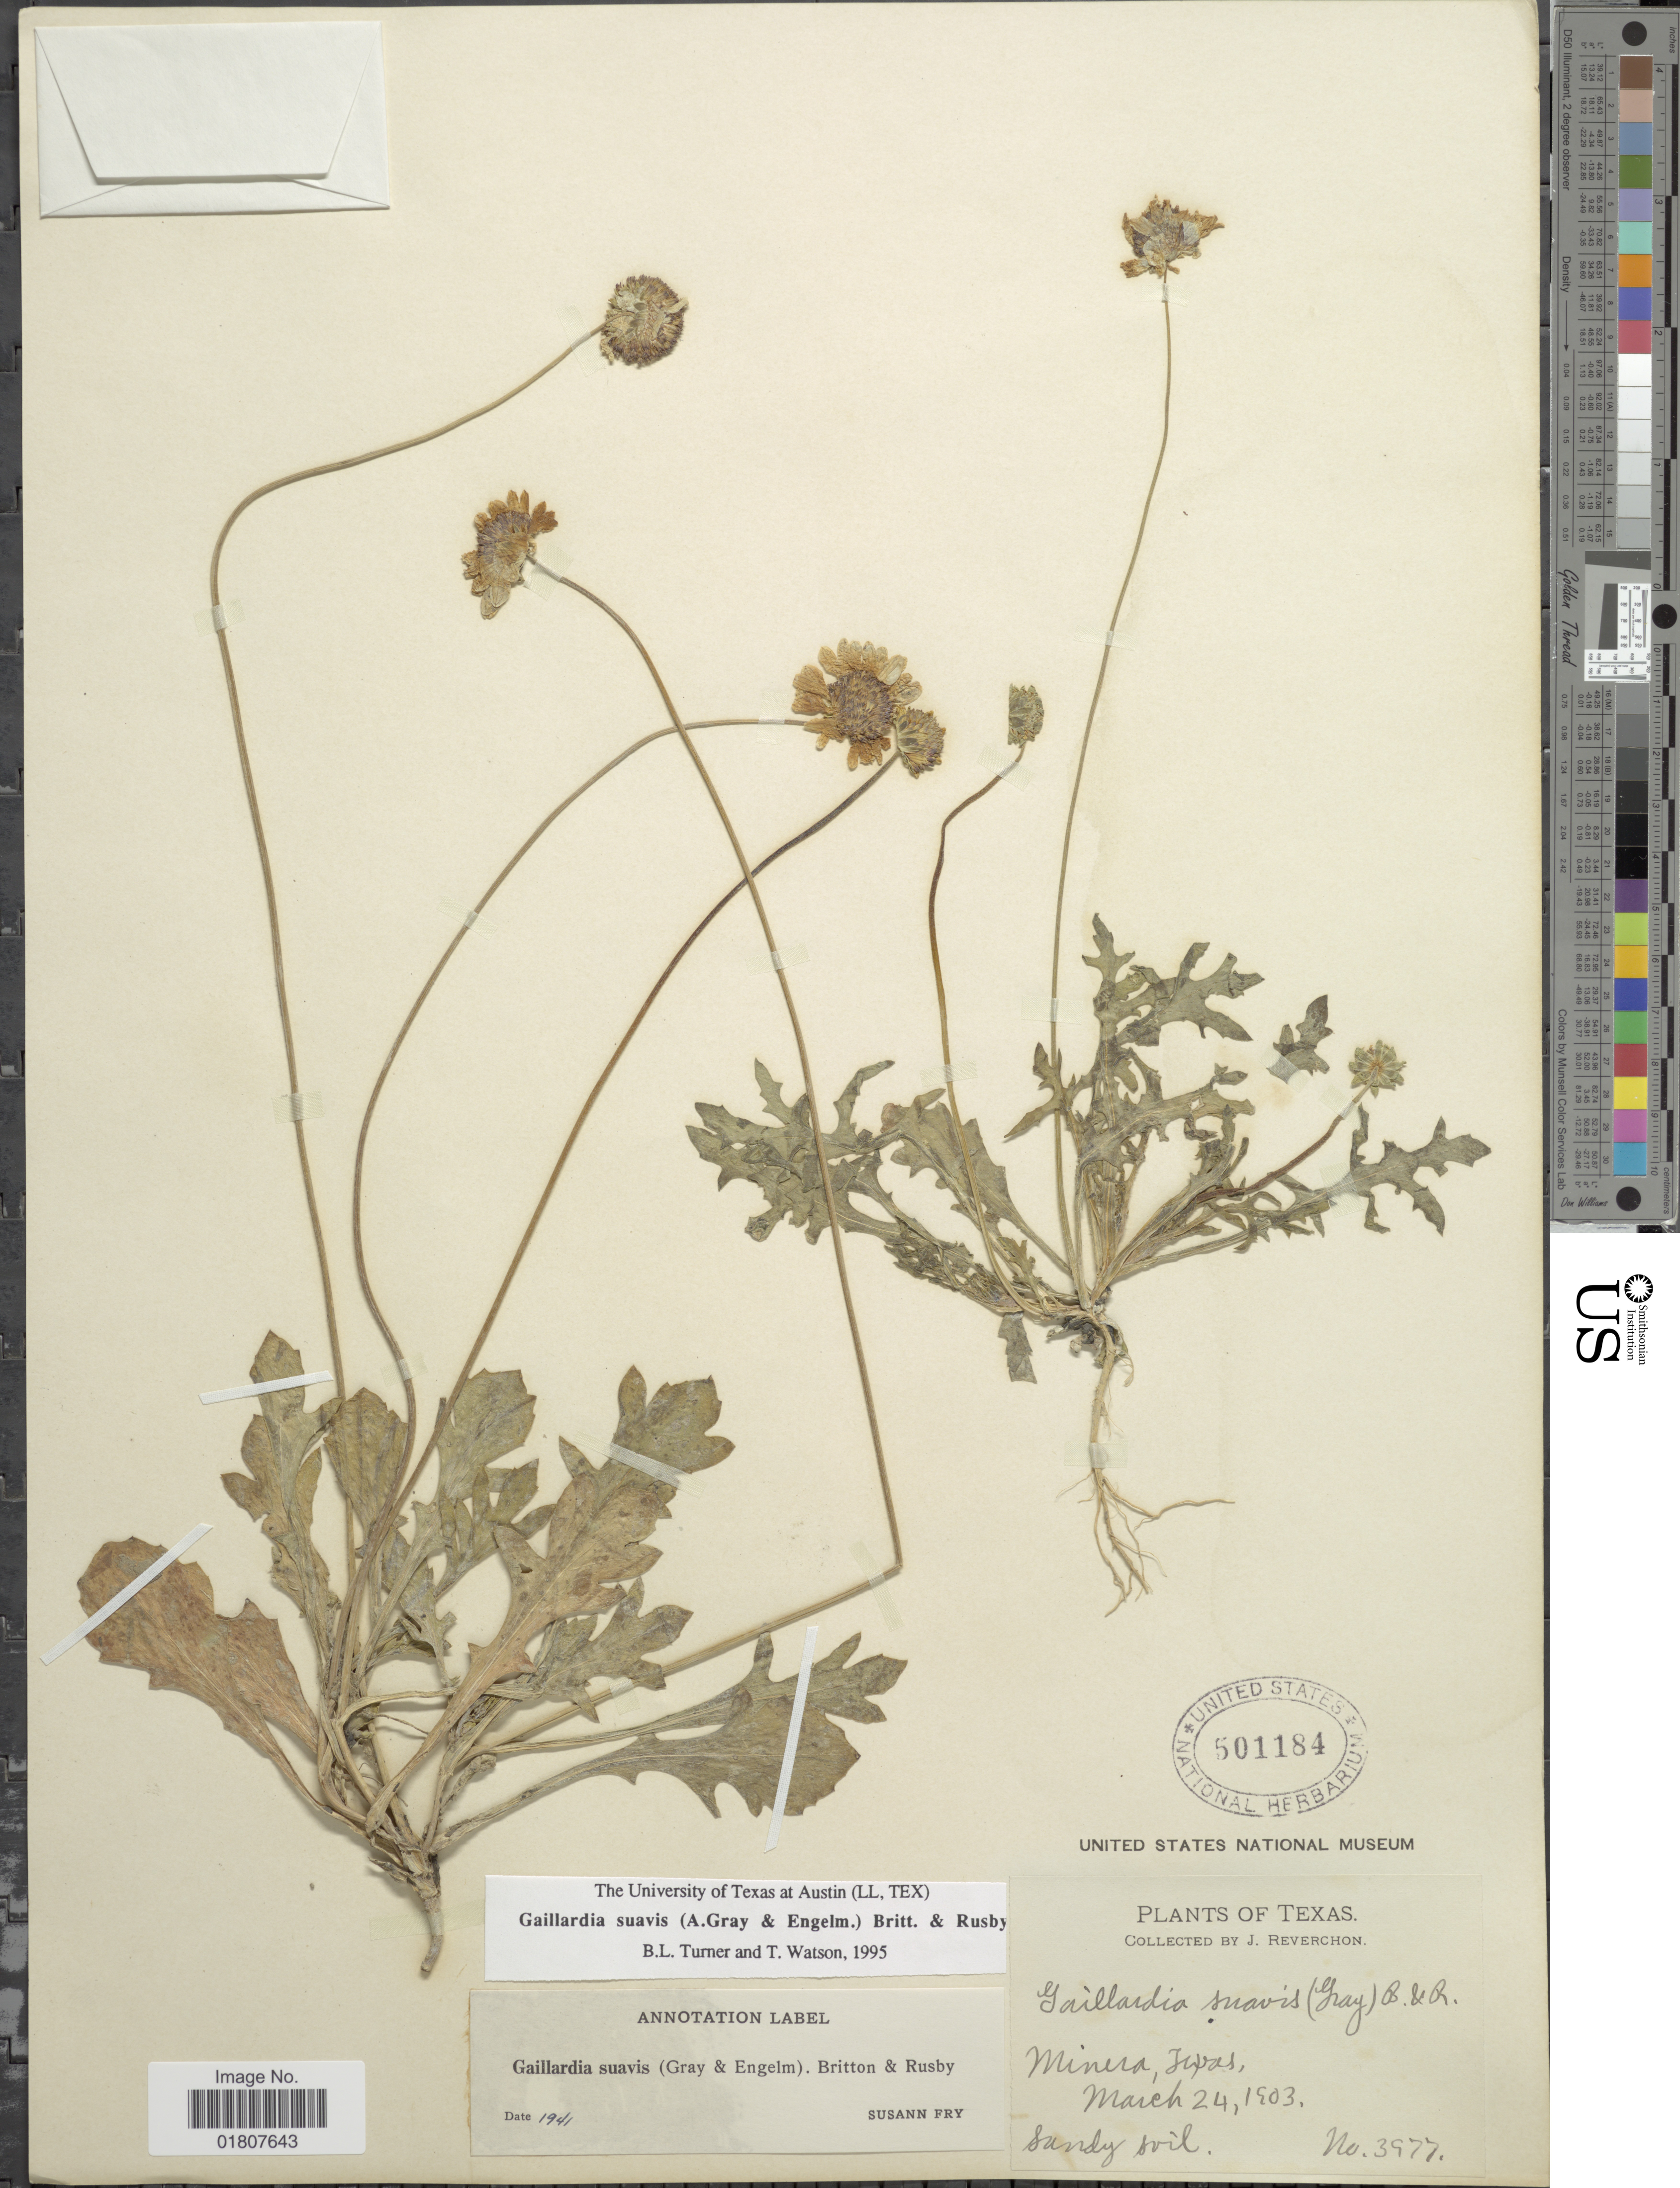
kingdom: Plantae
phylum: Tracheophyta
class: Magnoliopsida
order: Asterales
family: Asteraceae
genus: Gaillardia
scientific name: Gaillardia suavis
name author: (A. Gray & Engelm.) Britton & Rusby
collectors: J. Reverchon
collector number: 3977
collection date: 1903-03-24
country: United States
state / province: Texas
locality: Minera, Texas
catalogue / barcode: US 501184